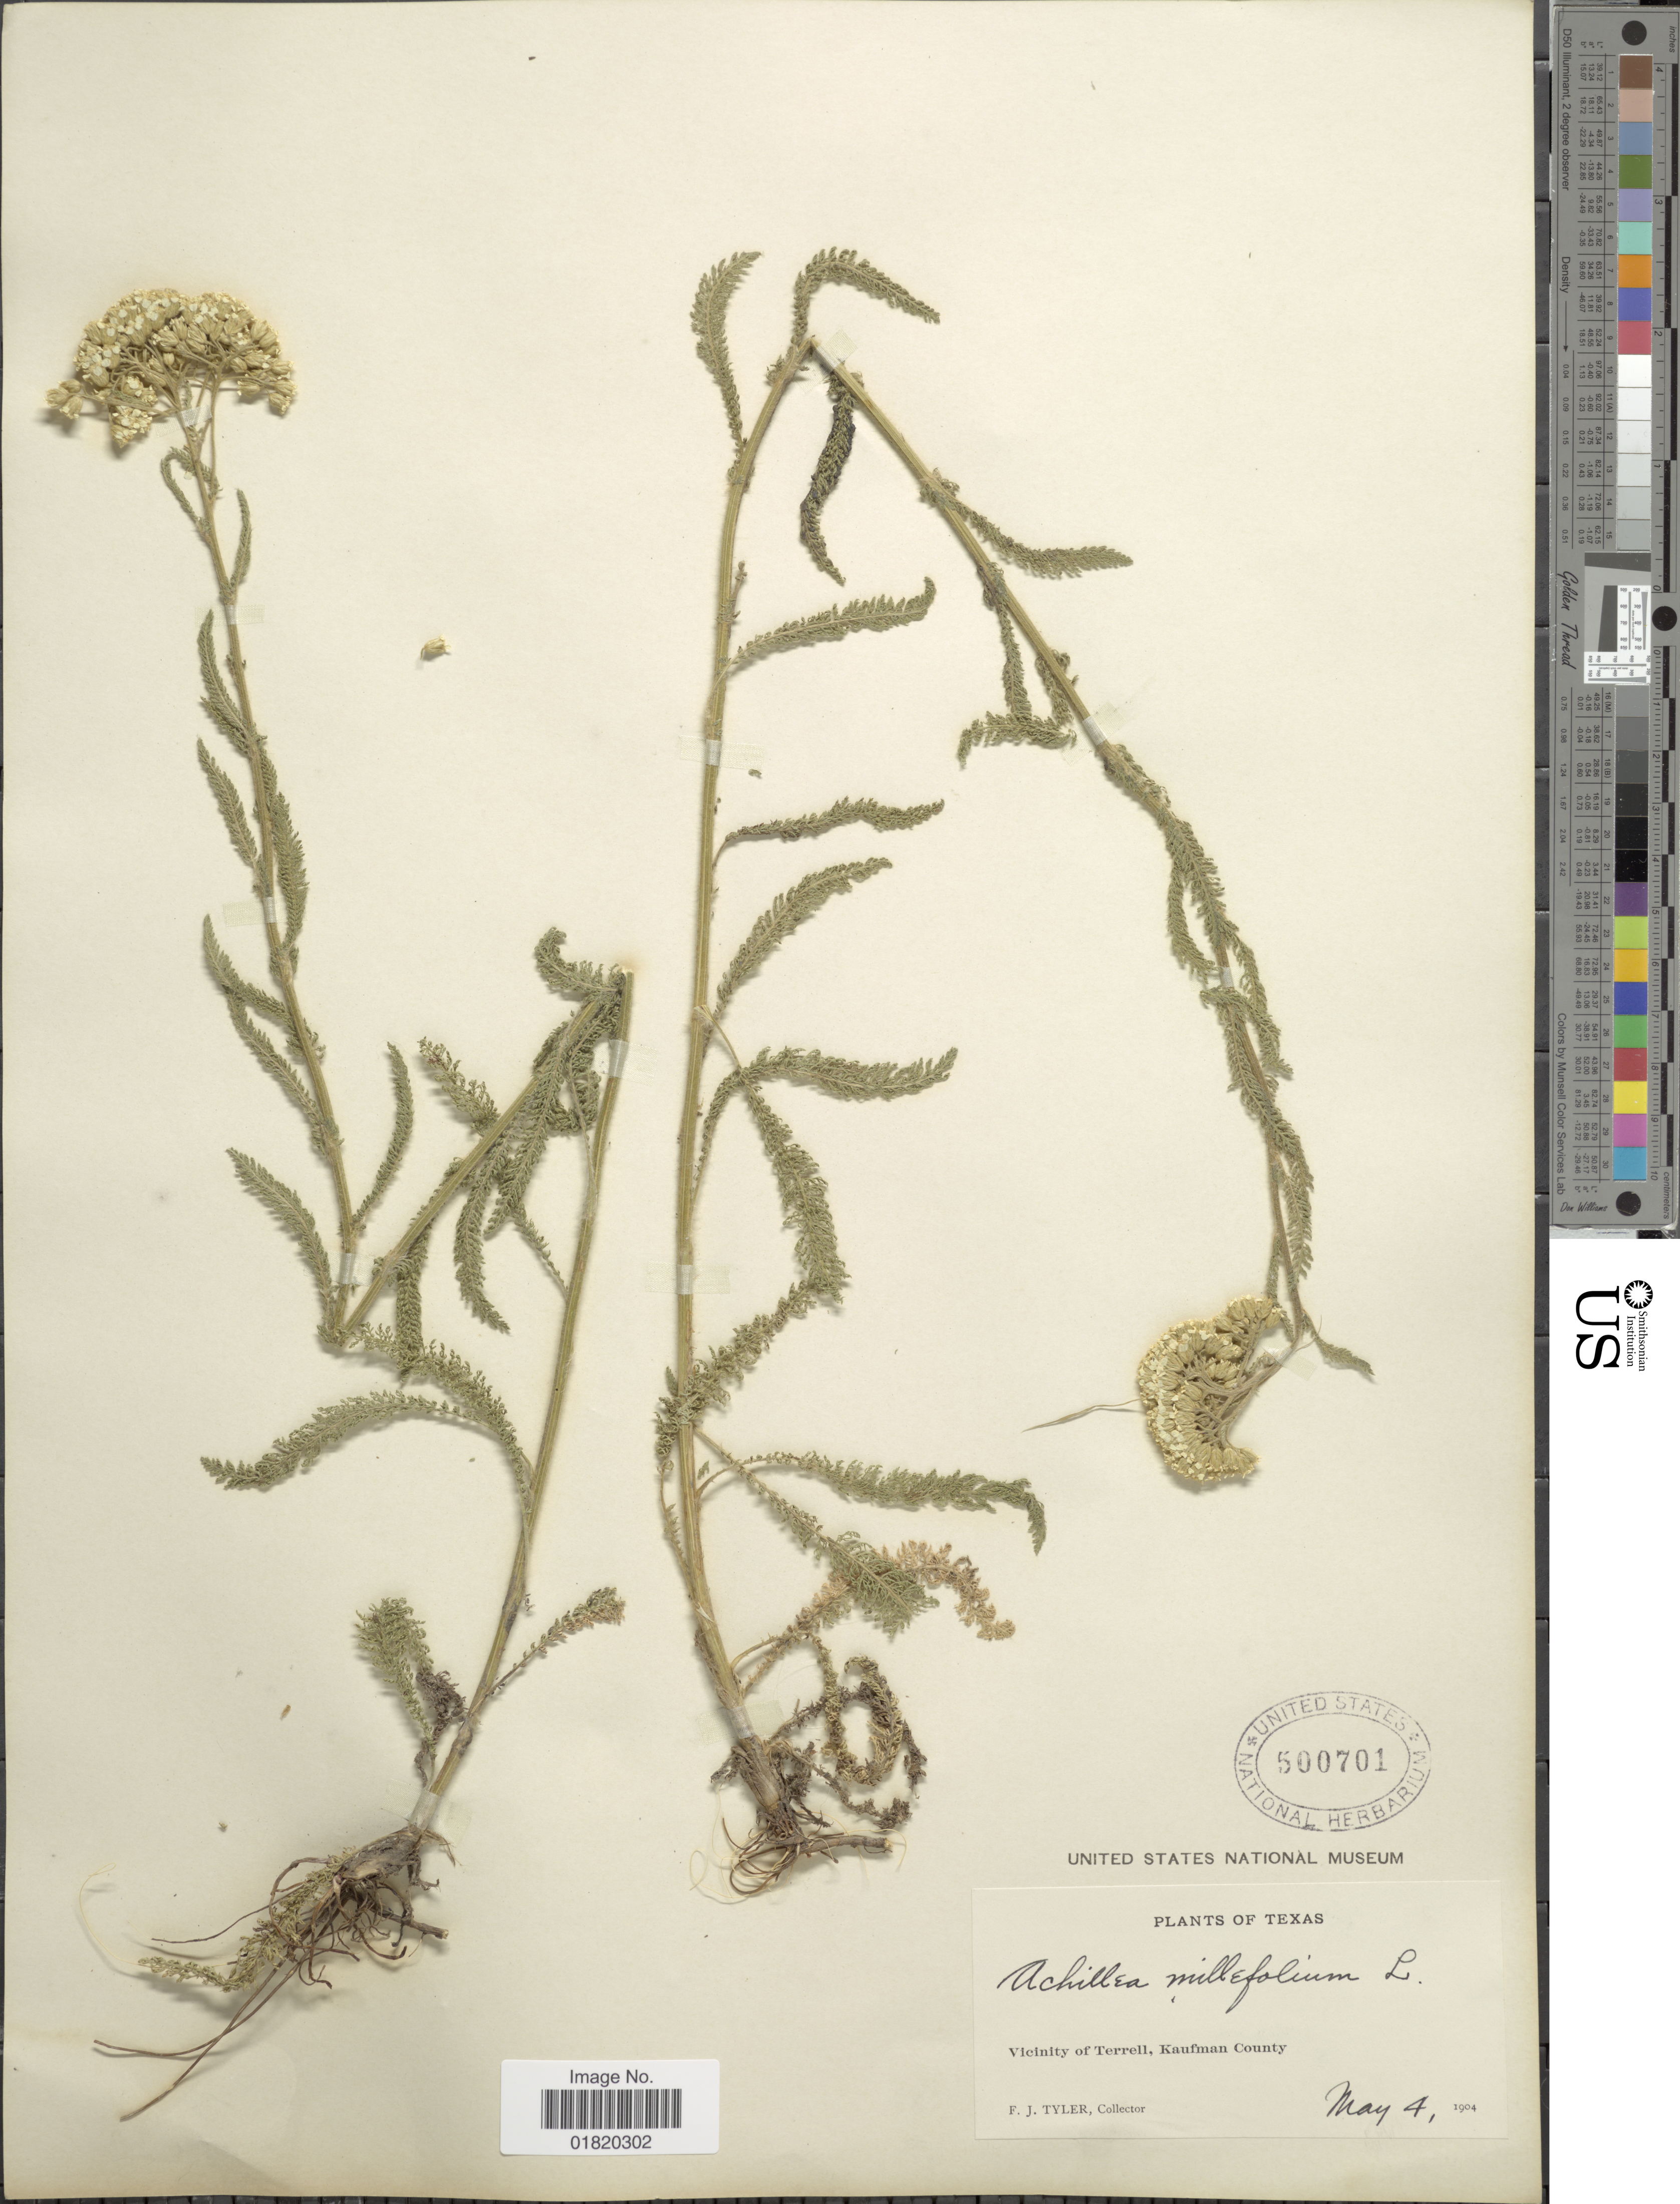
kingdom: Plantae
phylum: Tracheophyta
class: Magnoliopsida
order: Asterales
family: Asteraceae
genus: Achillea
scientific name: Achillea occidentalis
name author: (DC.) Raf. ex Rydb.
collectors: F. Tyler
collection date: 1904-05-04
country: United States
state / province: Texas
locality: Vicinity of Terrell, Kaufman County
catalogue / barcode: US 500701